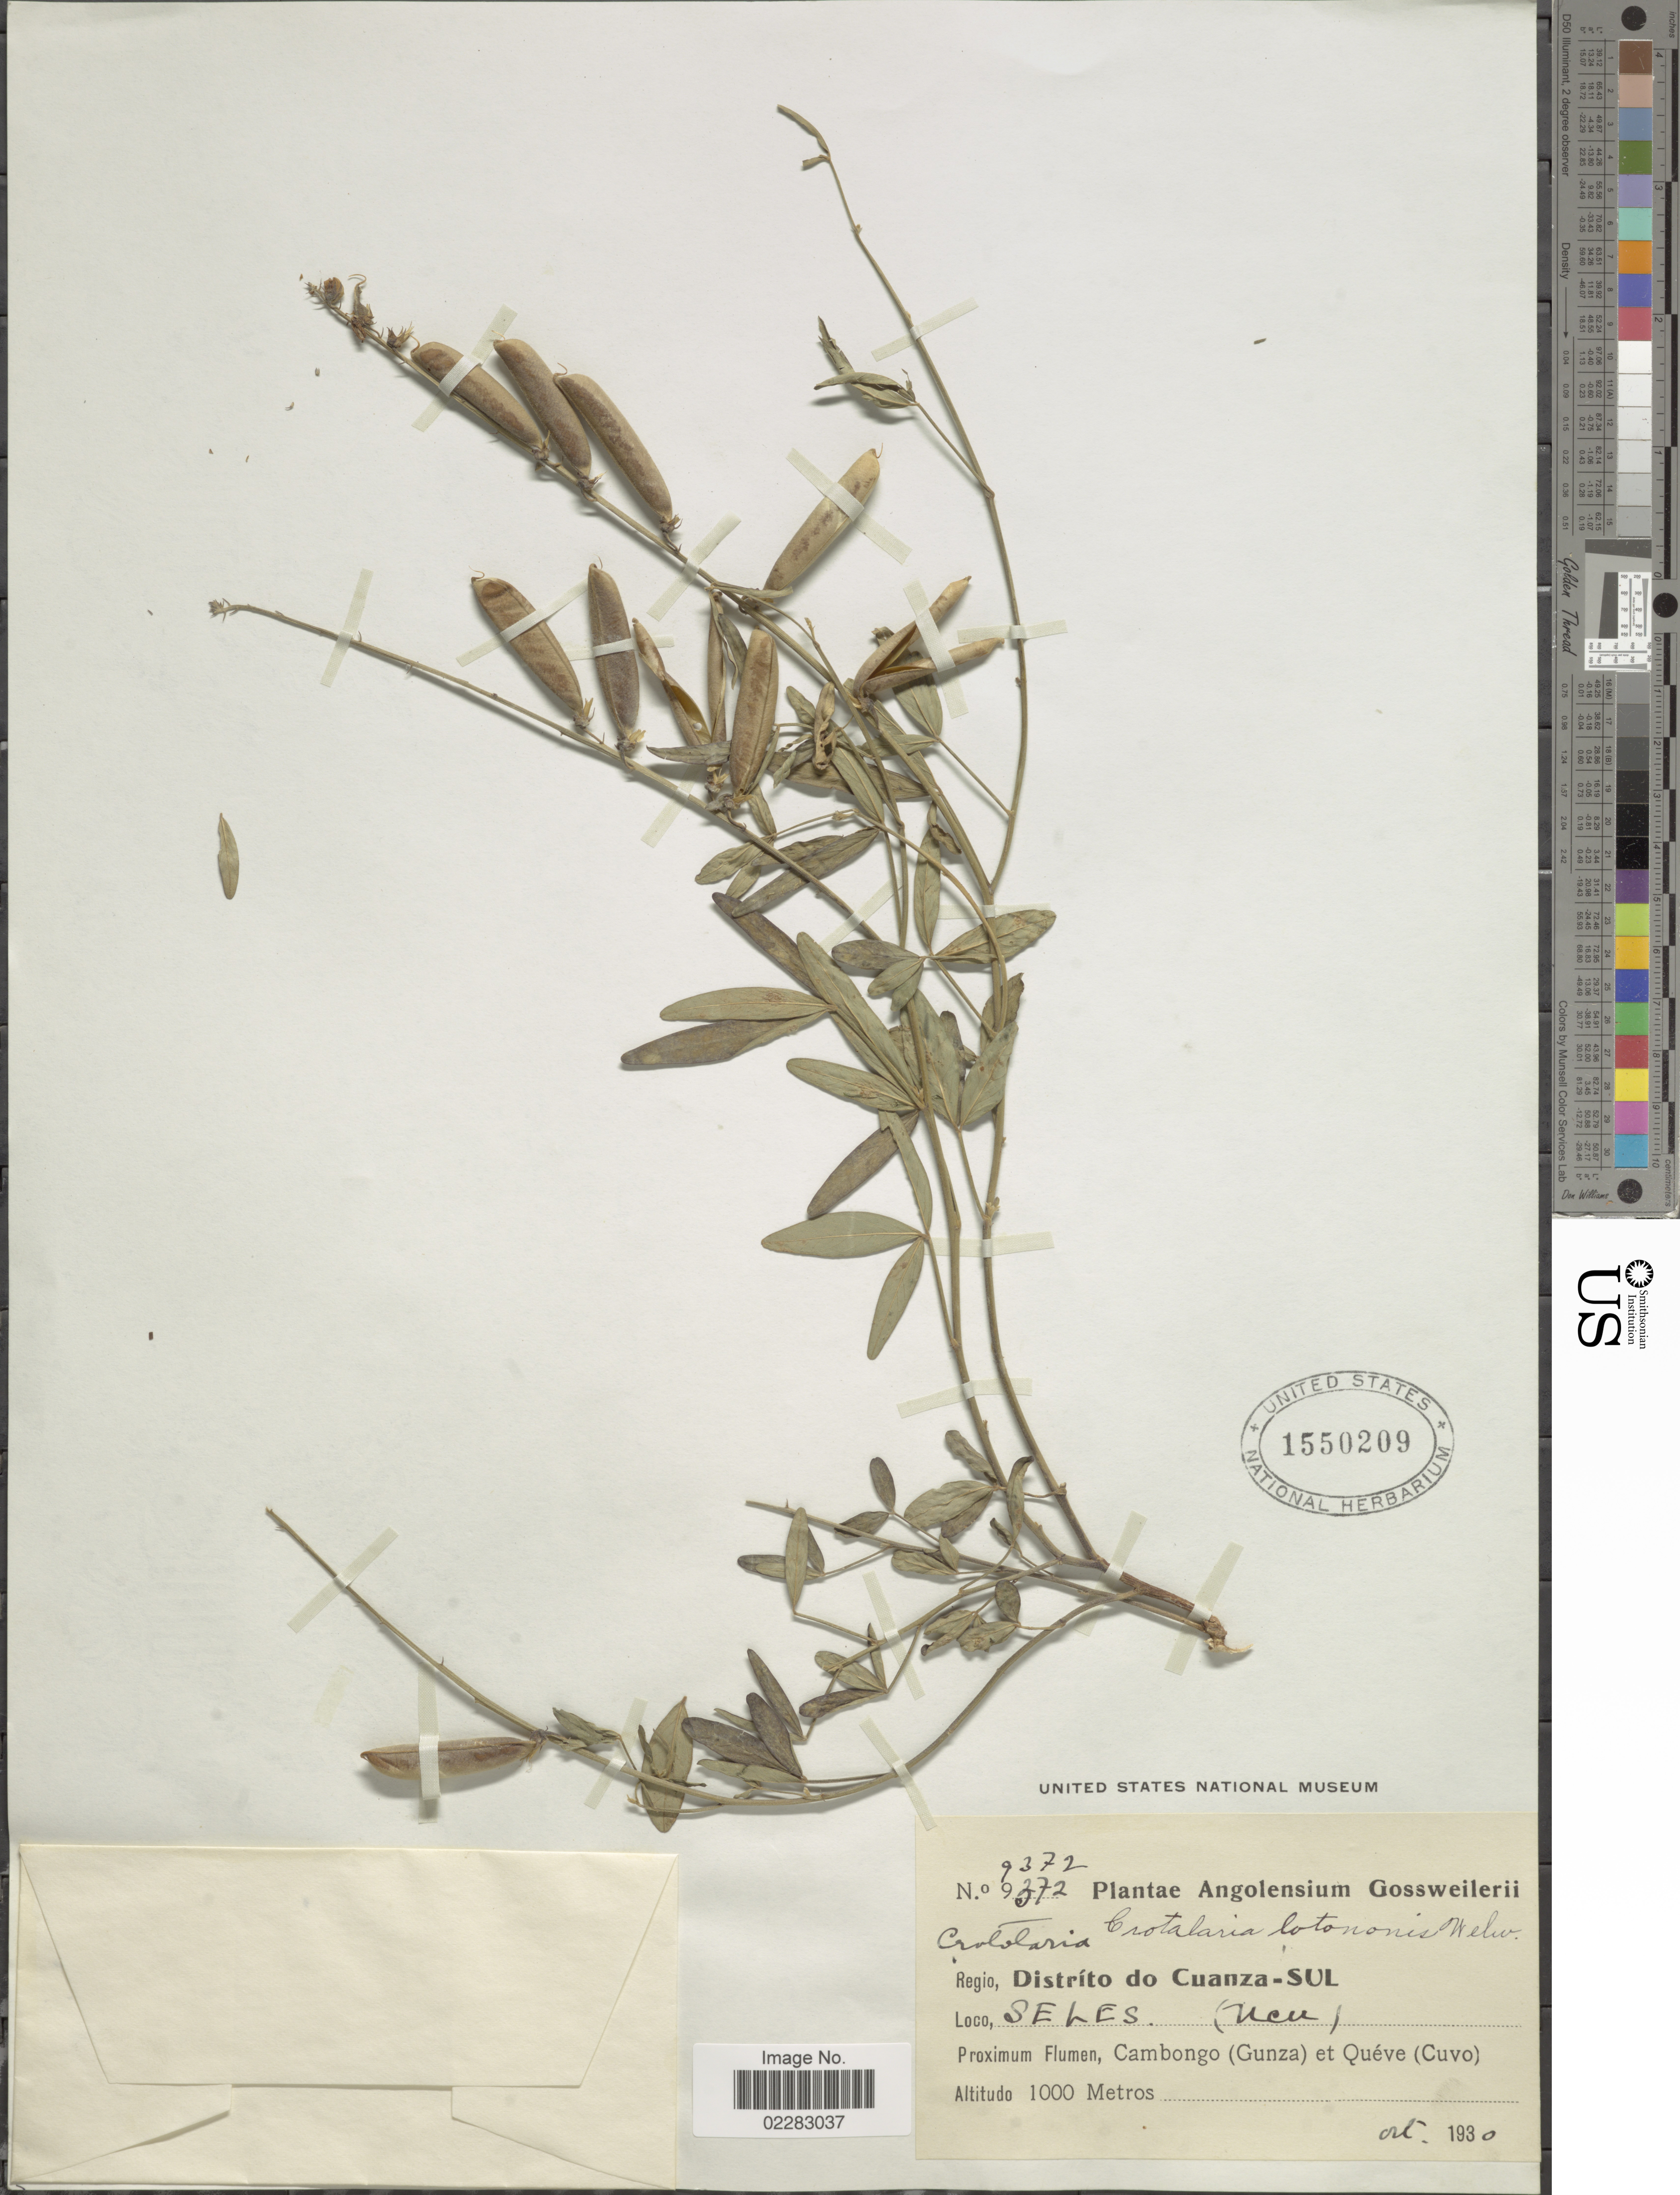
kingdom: Plantae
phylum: Tracheophyta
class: Magnoliopsida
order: Fabales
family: Fabaceae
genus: Crotalaria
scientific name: Crotalaria lotononis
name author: Baker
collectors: -. Gossweiler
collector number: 9372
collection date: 1930-10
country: Angola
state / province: Cuanza Sul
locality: Seles (Neu), Cambongo (Gunza) et Queve (Cuvo).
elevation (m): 1000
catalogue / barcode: US 1550209